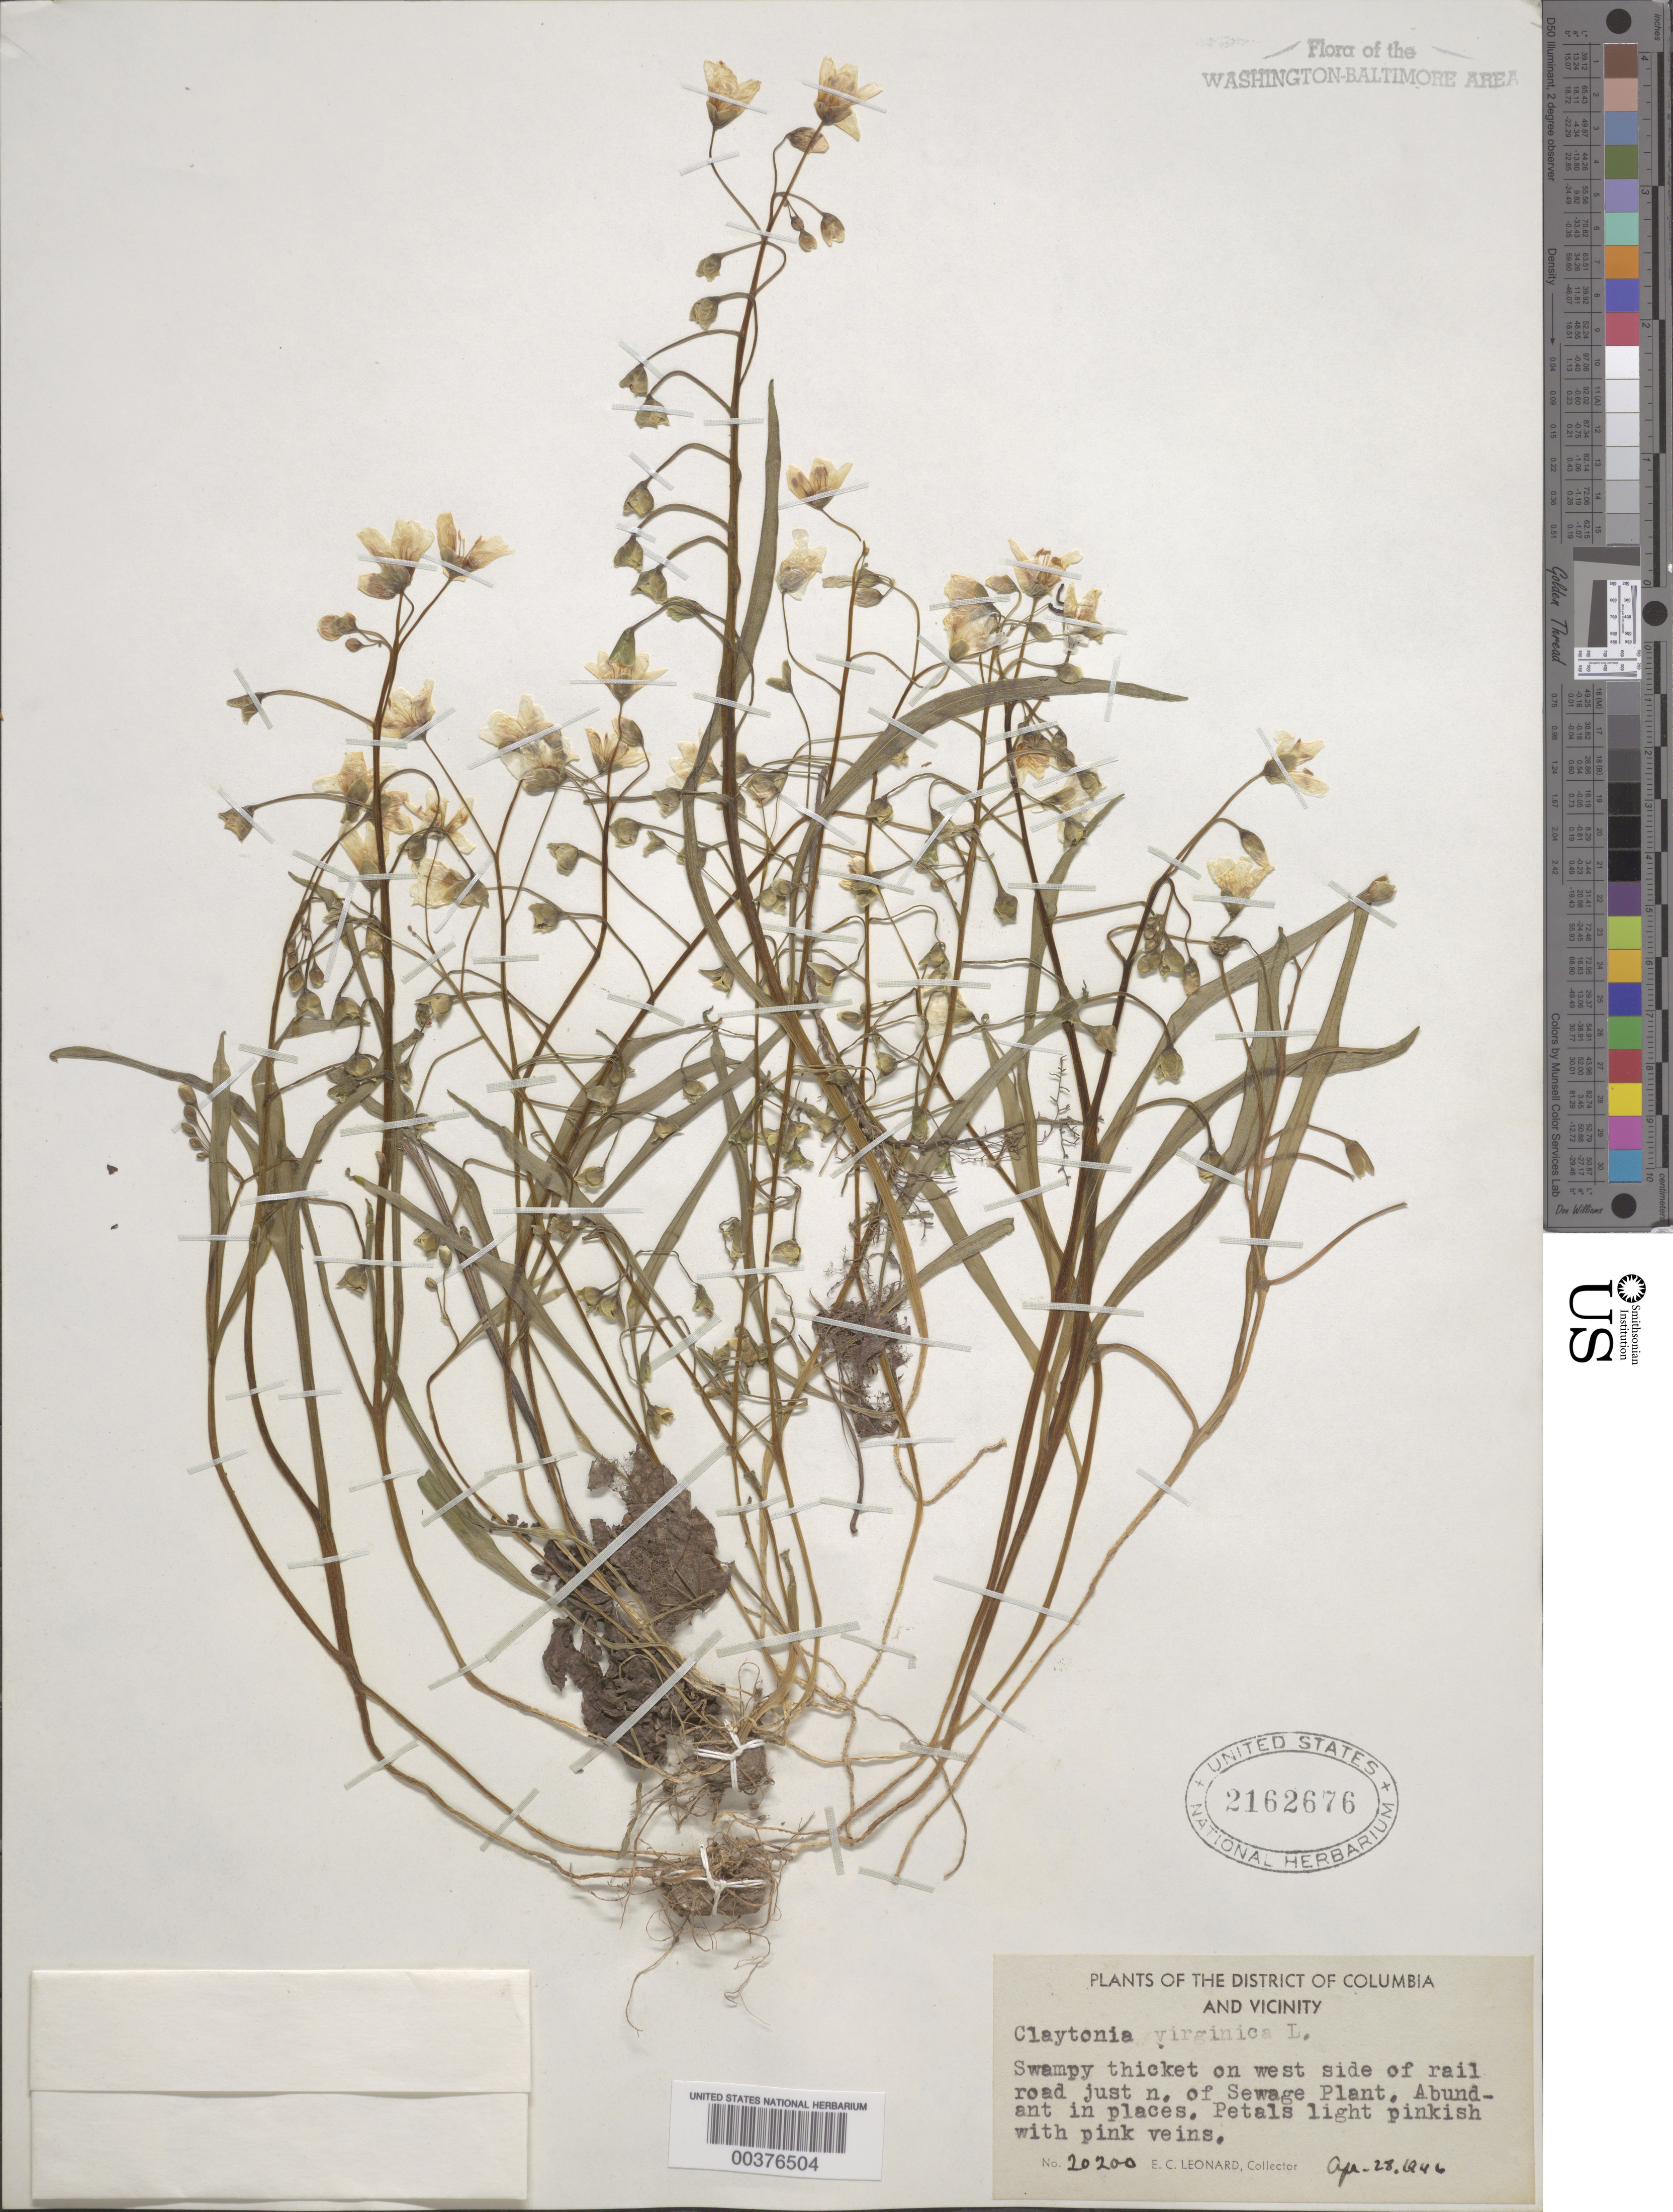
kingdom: Plantae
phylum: Tracheophyta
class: Magnoliopsida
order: Caryophyllales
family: Montiaceae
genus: Claytonia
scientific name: Claytonia virginica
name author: L.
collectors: E. C. Leonard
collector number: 20200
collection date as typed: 28 Apr 1946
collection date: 1946-04-28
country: United States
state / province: District of Columbia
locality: North of Sewage Plant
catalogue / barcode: US 2162676